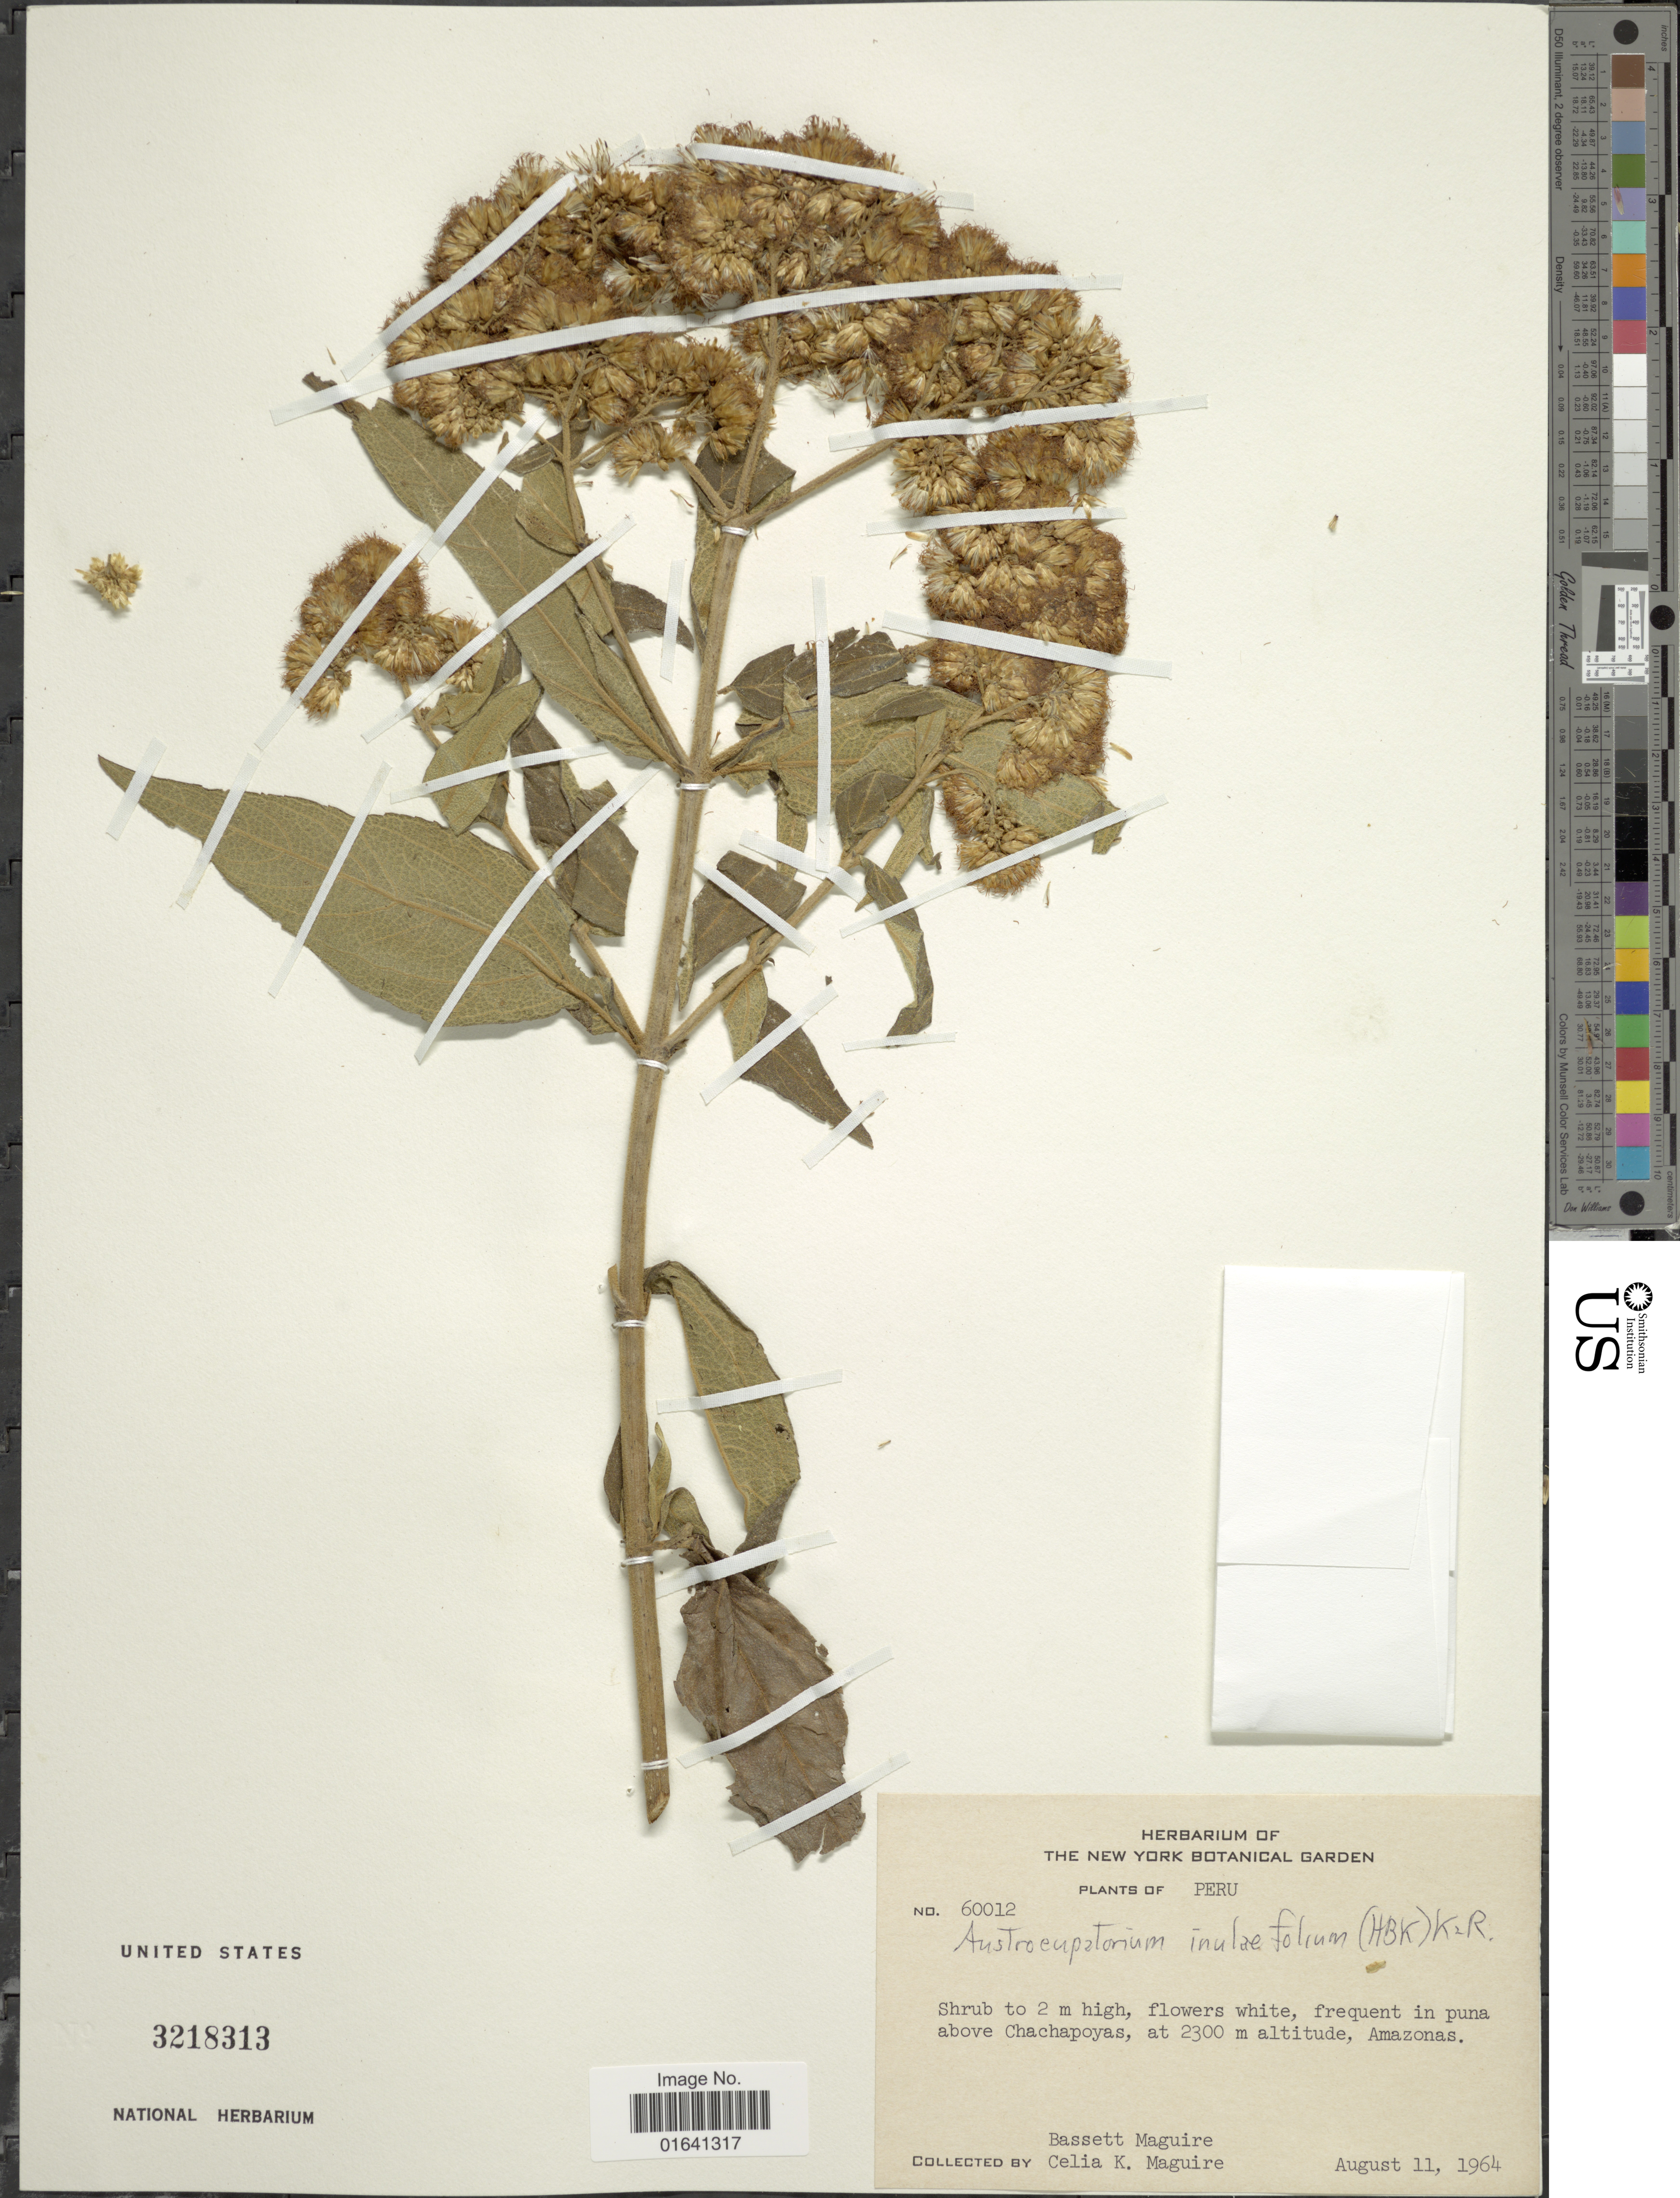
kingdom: Plantae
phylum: Tracheophyta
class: Magnoliopsida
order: Asterales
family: Asteraceae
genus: Austroeupatorium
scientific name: Austroeupatorium inulaefolium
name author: (Kunth) R.M. King & H. Rob.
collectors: B. Maguire & C. K. Maguire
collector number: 60012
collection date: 1964-08-11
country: Peru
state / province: Amazonas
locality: Frequent in puma above Chachapoyas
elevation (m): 2300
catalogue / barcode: US 3218313